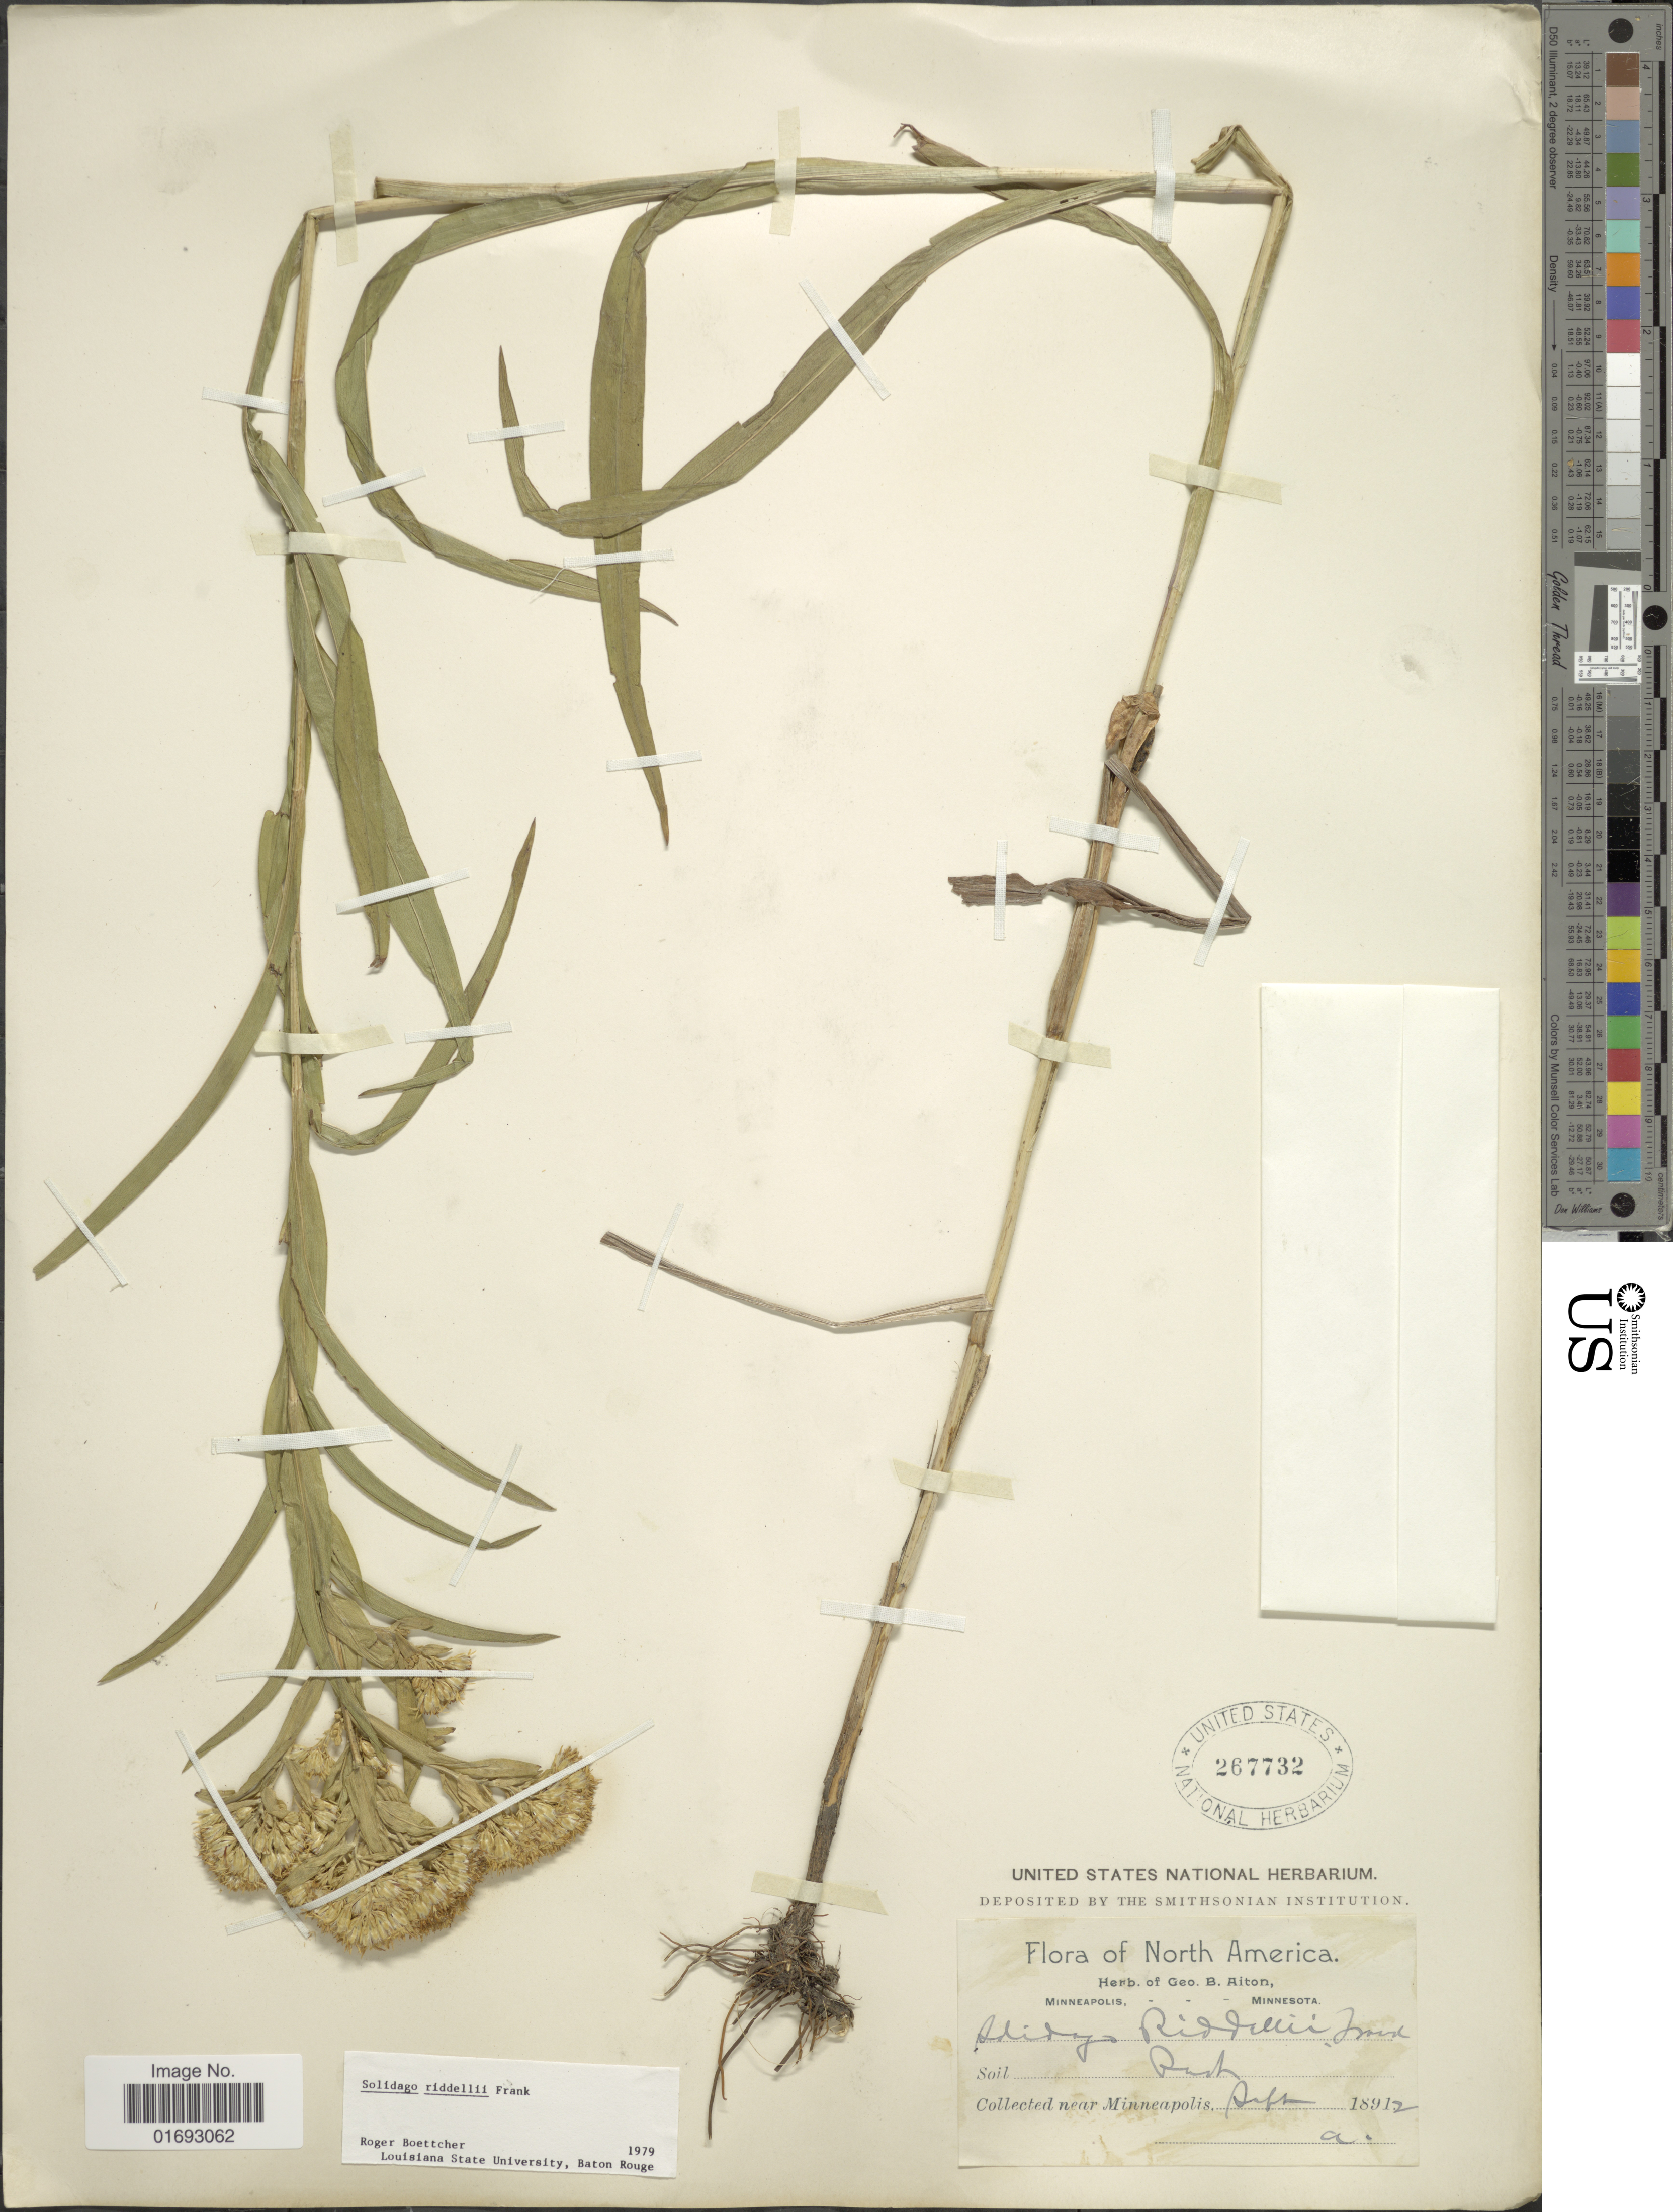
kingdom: Plantae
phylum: Tracheophyta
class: Magnoliopsida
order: Asterales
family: Asteraceae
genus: Oligoneuron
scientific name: Oligoneuron riddellii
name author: (Frank) Rydb.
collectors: ex herb. Geo. B. Aiton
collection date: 1892-09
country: United States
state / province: Minnesota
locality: North America, near Minneapolis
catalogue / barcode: US 267732